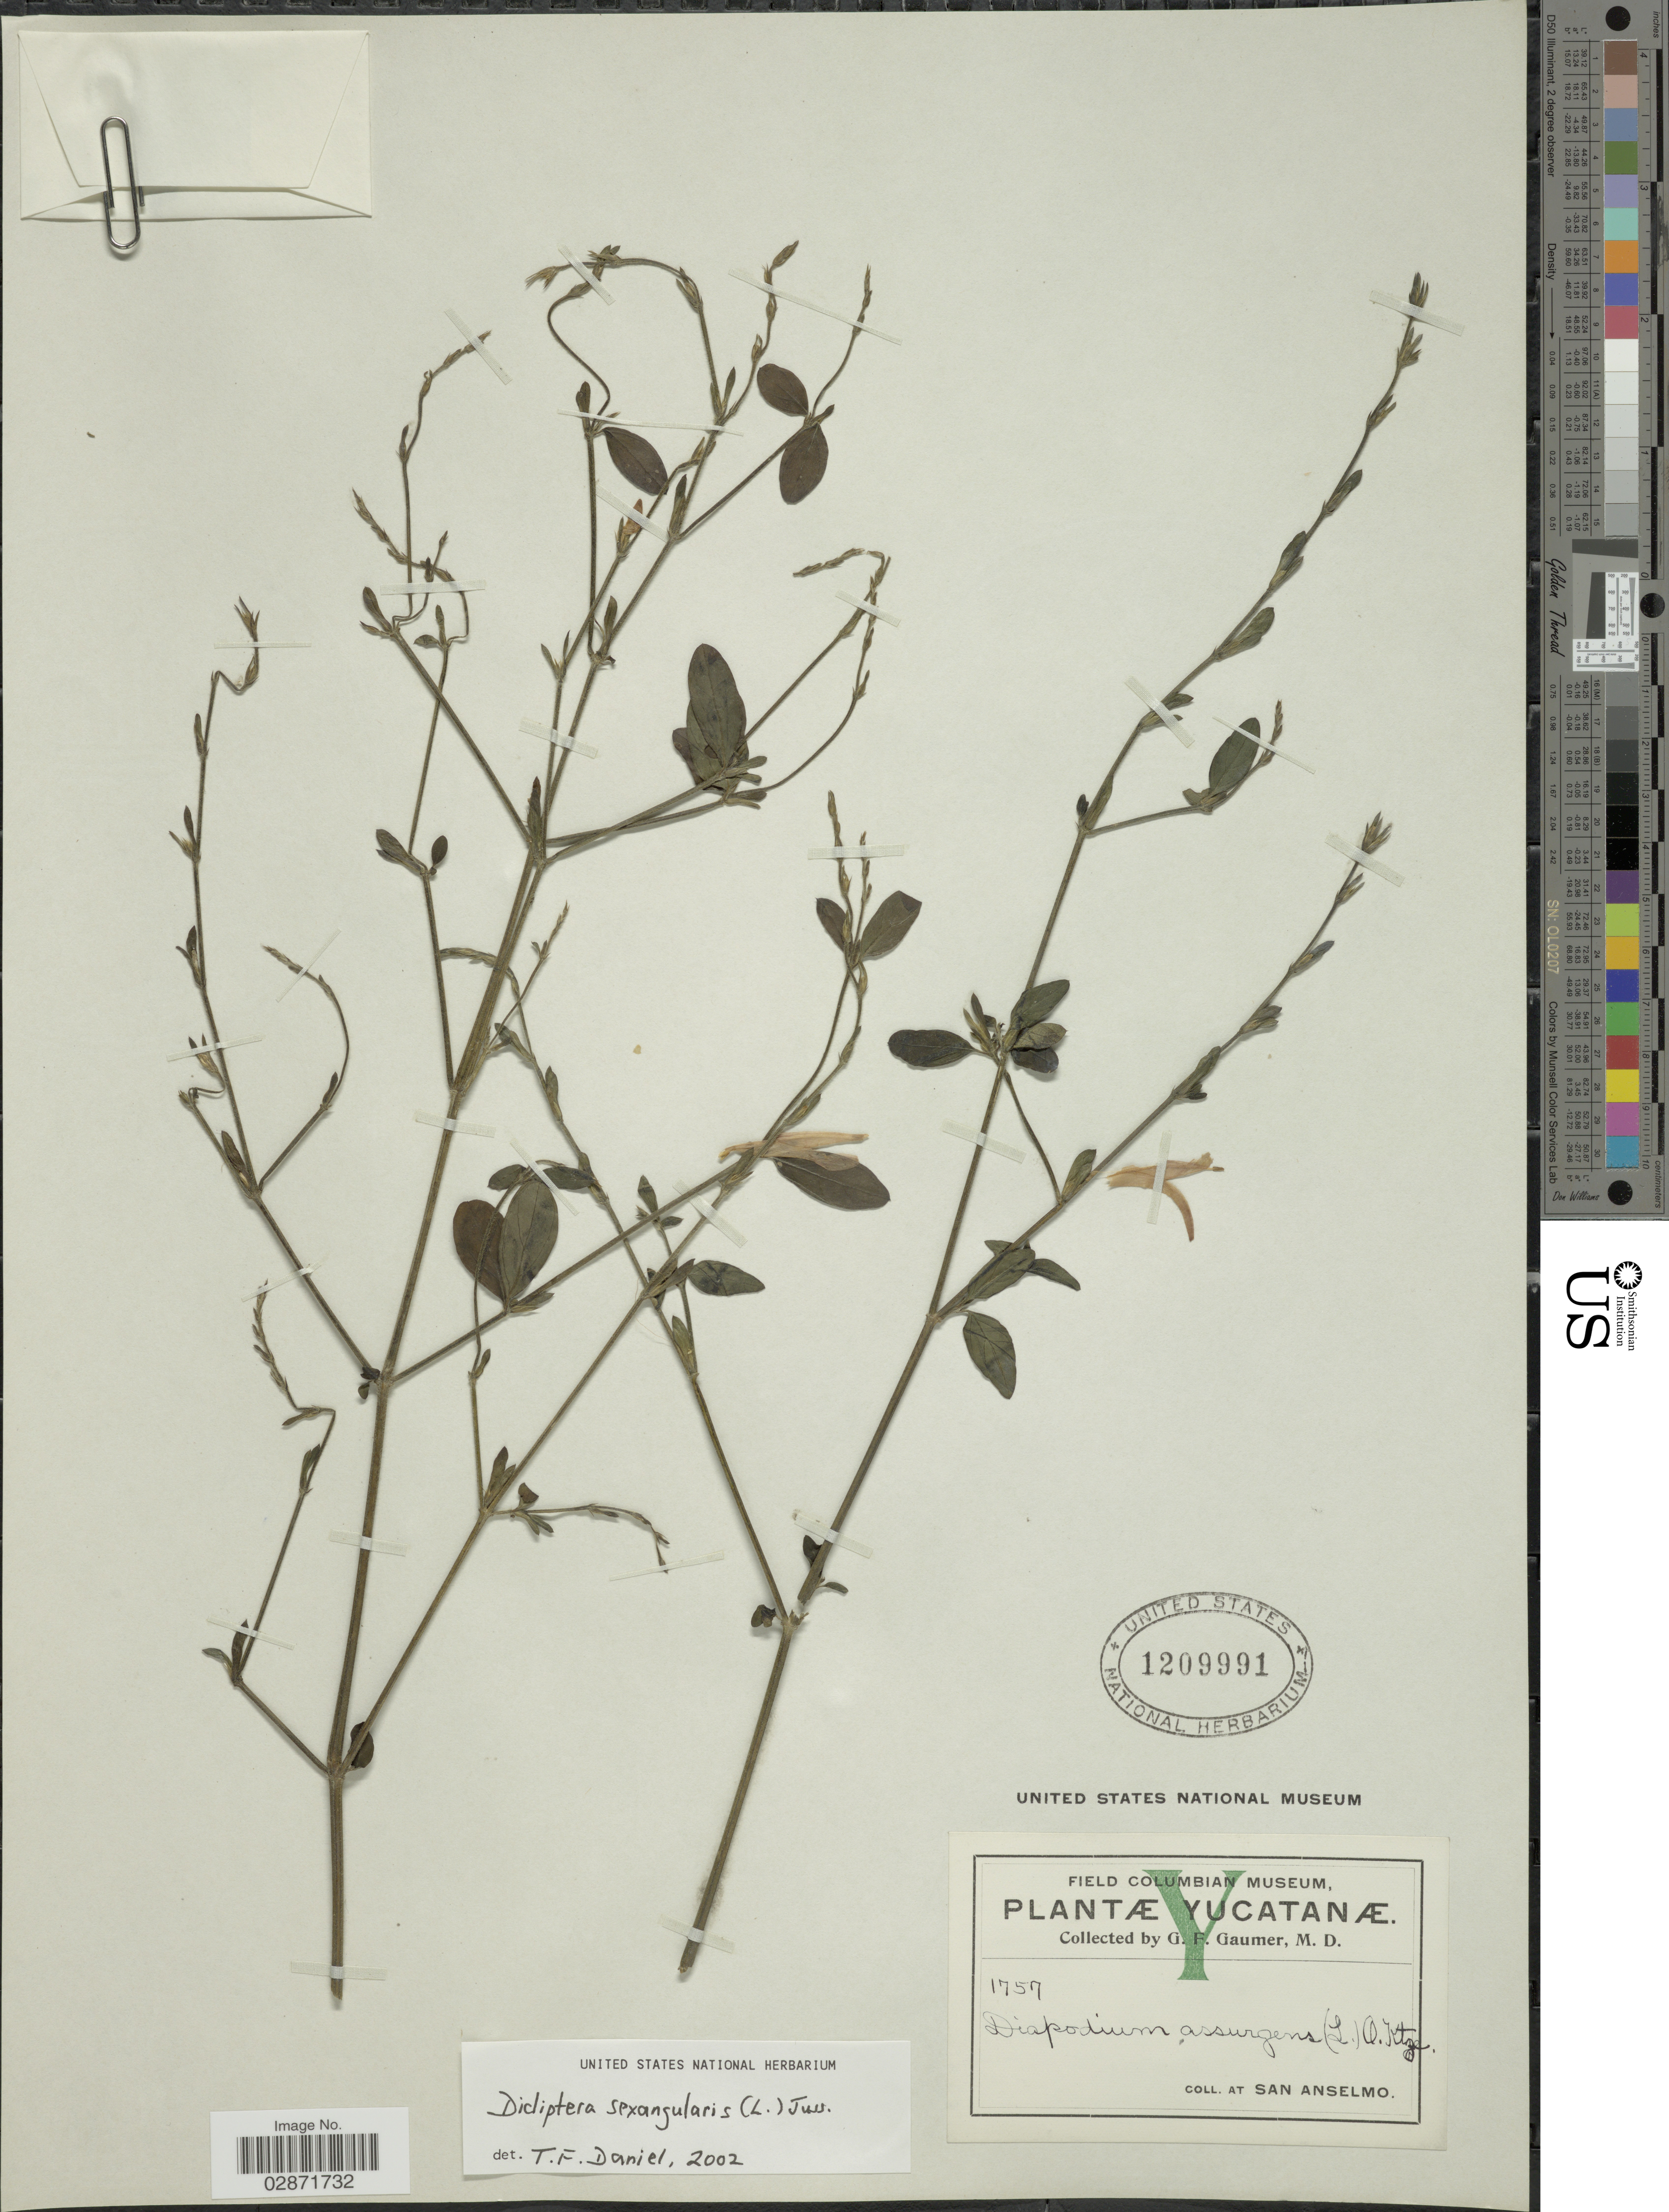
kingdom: Plantae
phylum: Tracheophyta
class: Magnoliopsida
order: Lamiales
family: Acanthaceae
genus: Dicliptera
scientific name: Dicliptera sexangularis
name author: (L.) Juss.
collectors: G. F. Gaumer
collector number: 1757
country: Mexico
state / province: Yucatán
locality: Yucatanae, at San Anselmo.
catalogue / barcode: US 1209991